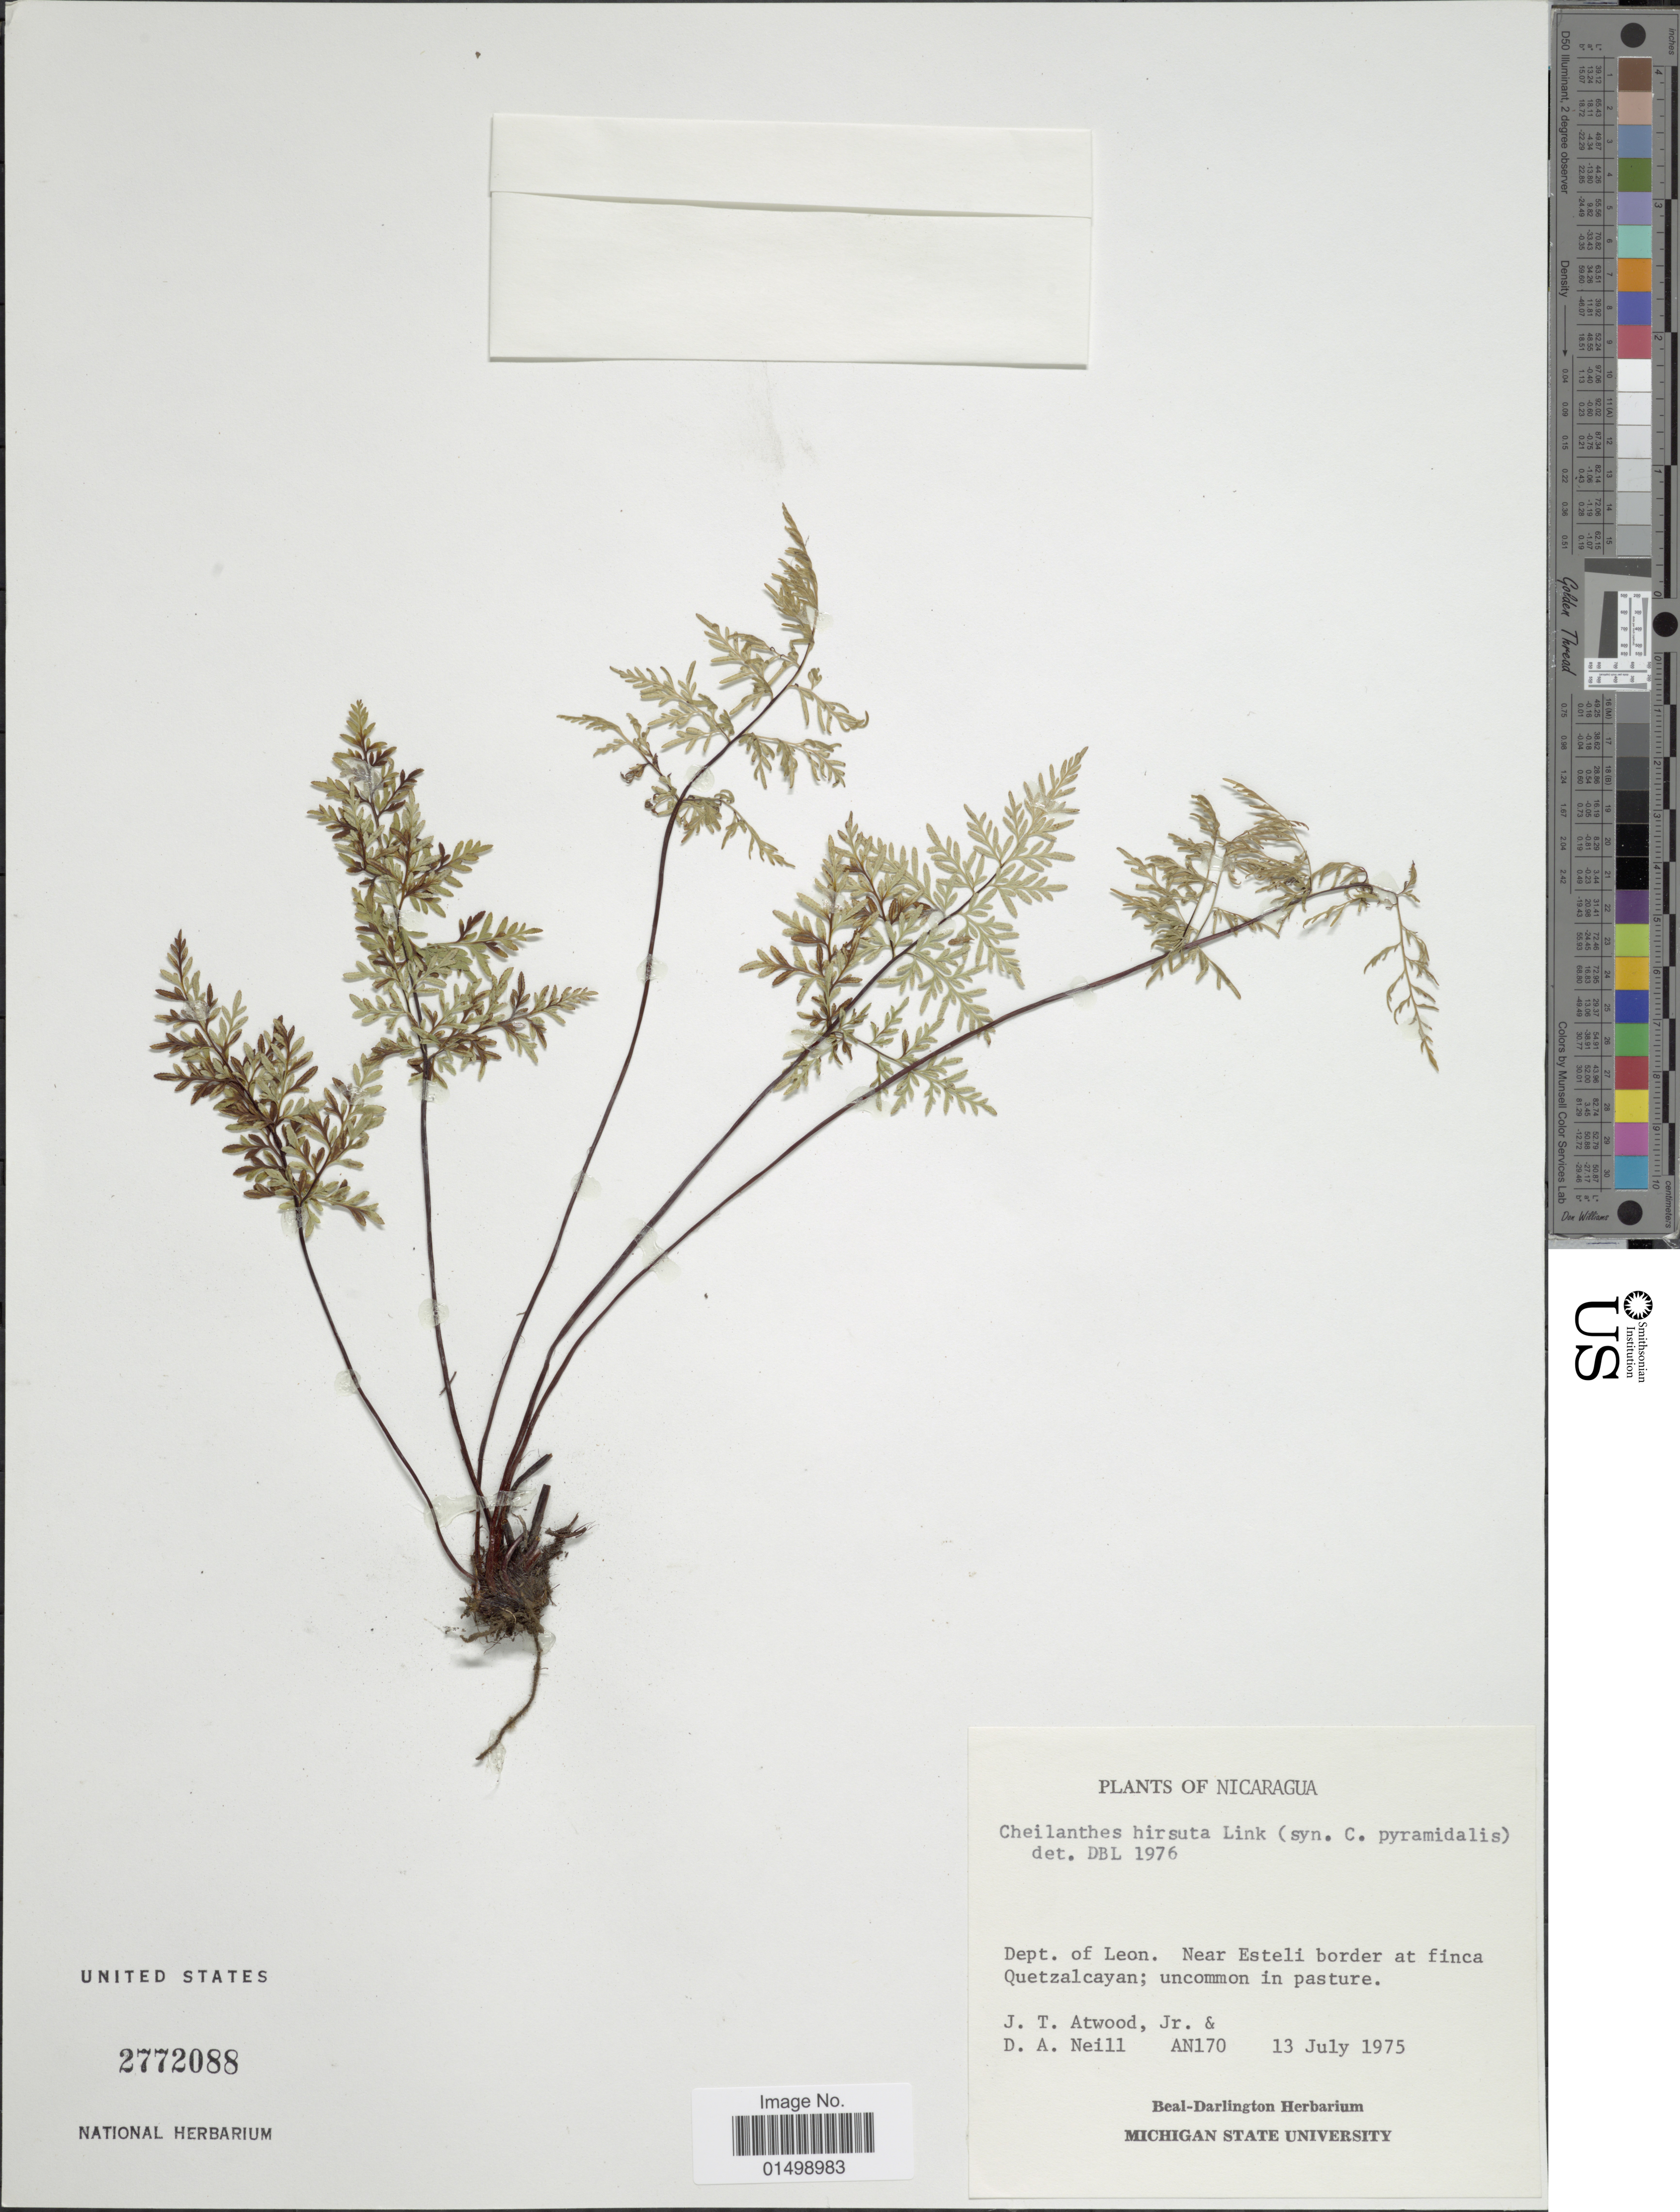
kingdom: Plantae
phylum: Tracheophyta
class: Polypodiopsida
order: Polypodiales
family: Pteridaceae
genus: Cheilanthes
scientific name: Cheilanthes pyramidalis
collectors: J. T. Atwood & D. A. Neill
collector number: AN170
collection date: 1975-07-13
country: Nicaragua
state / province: Leon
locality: Near Esteli border at finca Quetzalcayan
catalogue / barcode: US 2772088